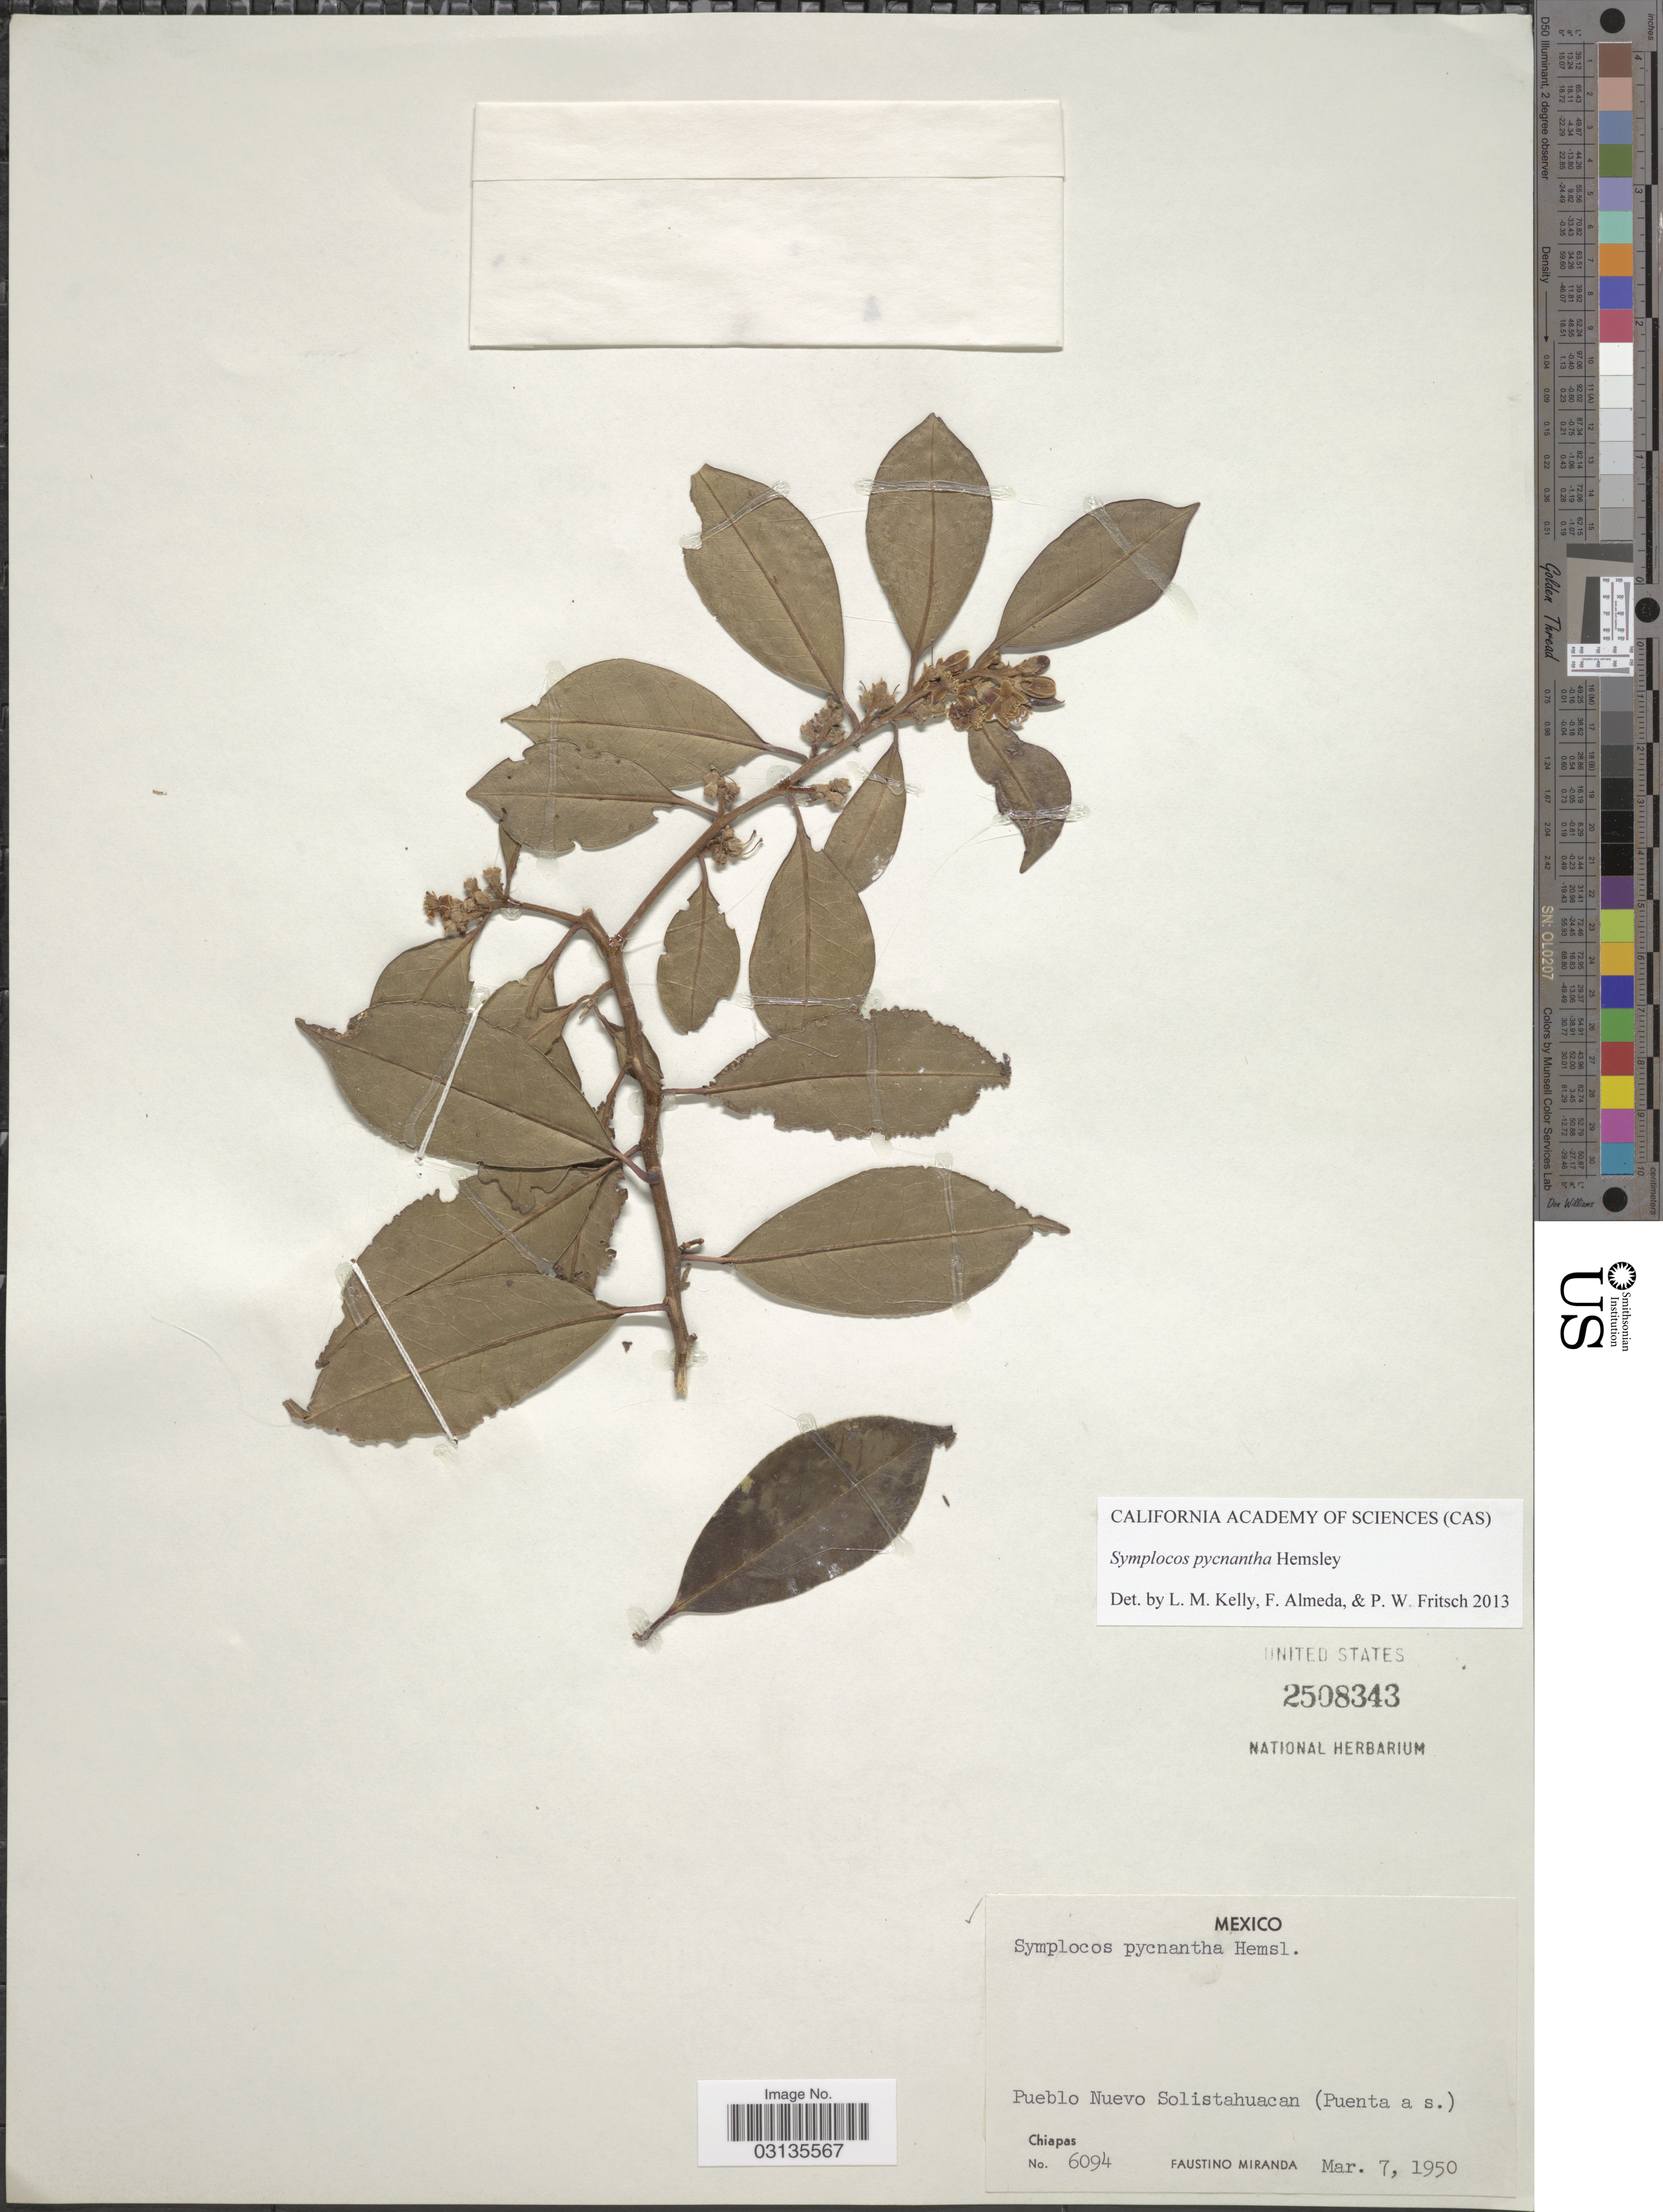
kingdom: Plantae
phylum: Tracheophyta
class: Magnoliopsida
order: Ericales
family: Symplocaceae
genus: Symplocos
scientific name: Symplocos pycnantha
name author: Hemsl.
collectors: F. Miranda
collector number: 6094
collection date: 1950-03-07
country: Mexico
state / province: Chiapas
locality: Pueblo Nuevo Solistahuacan (Puenta a s.).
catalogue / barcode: US 2508343